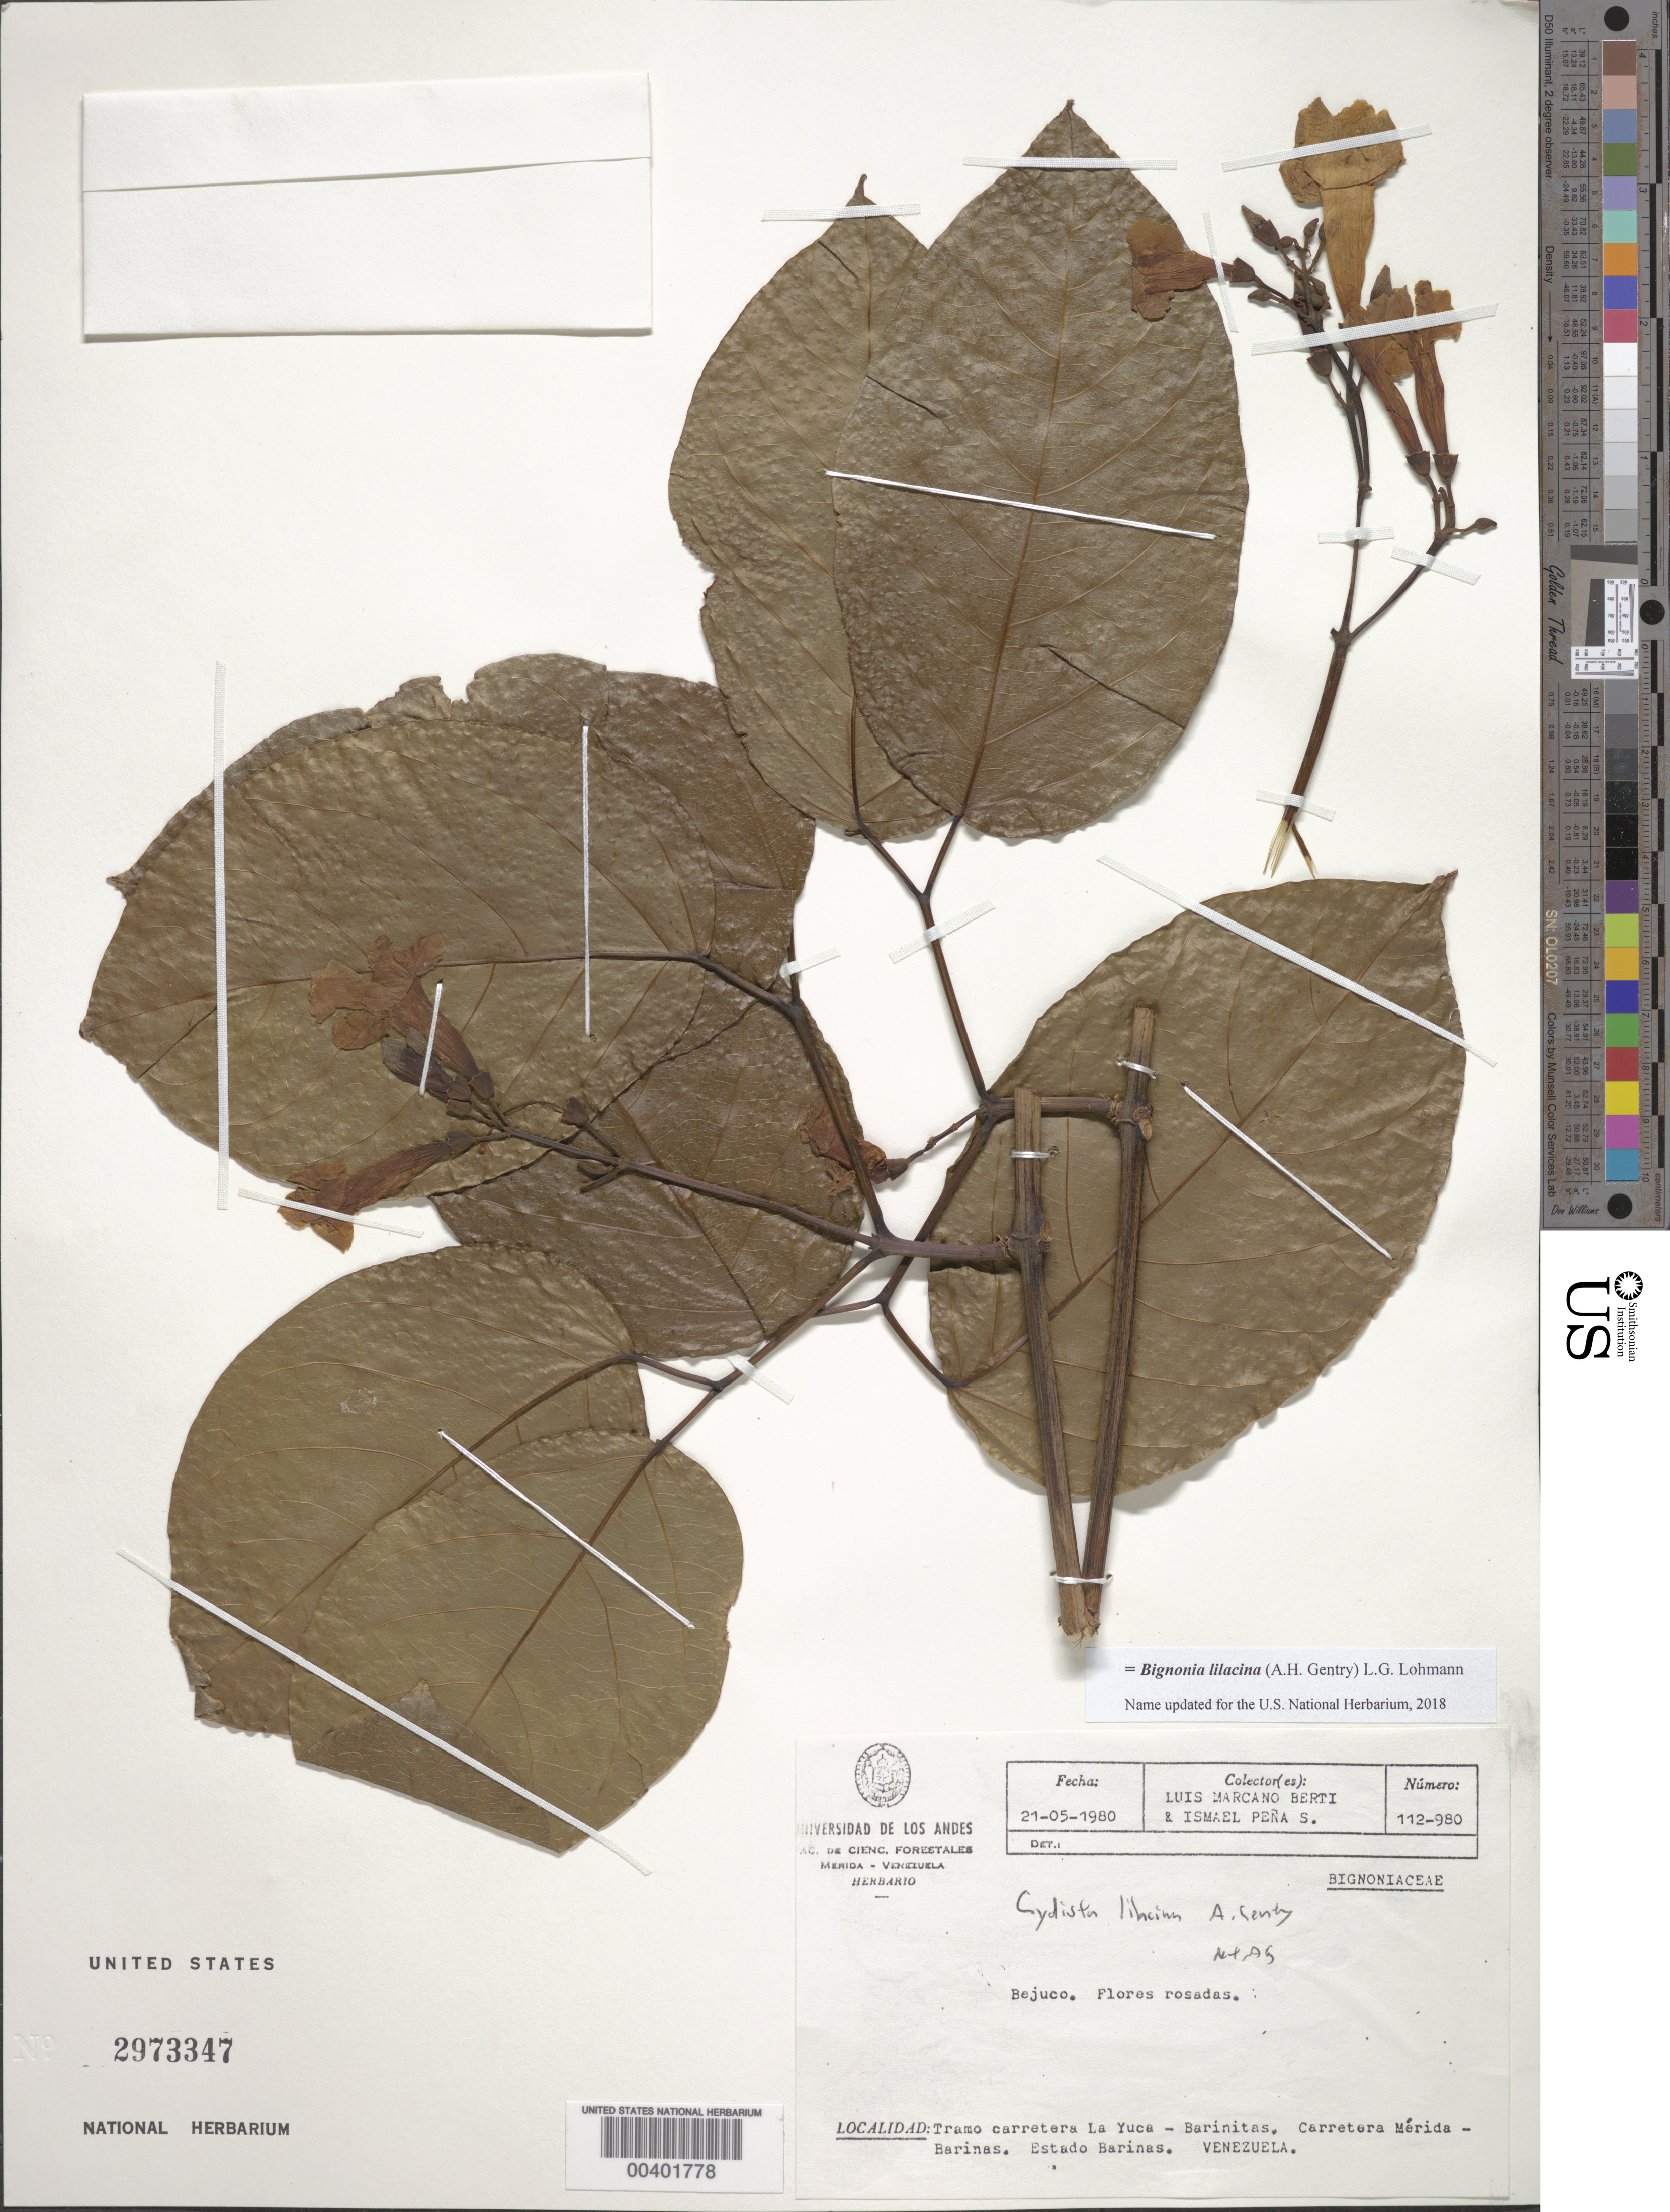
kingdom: Plantae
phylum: Tracheophyta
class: Magnoliopsida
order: Lamiales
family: Bignoniaceae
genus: Bignonia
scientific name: Bignonia lilacina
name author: (A.H. Gentry) L.G. Lohmann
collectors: L. Marcano-Berti & I. Peña S.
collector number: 112-980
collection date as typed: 21 May 1980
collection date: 1980-05-21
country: Venezuela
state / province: Barinas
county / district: Bolívar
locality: Tramo carretera La Yuca - Barinitas. Carretera Mérida - Barinas.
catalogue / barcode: US 2973347